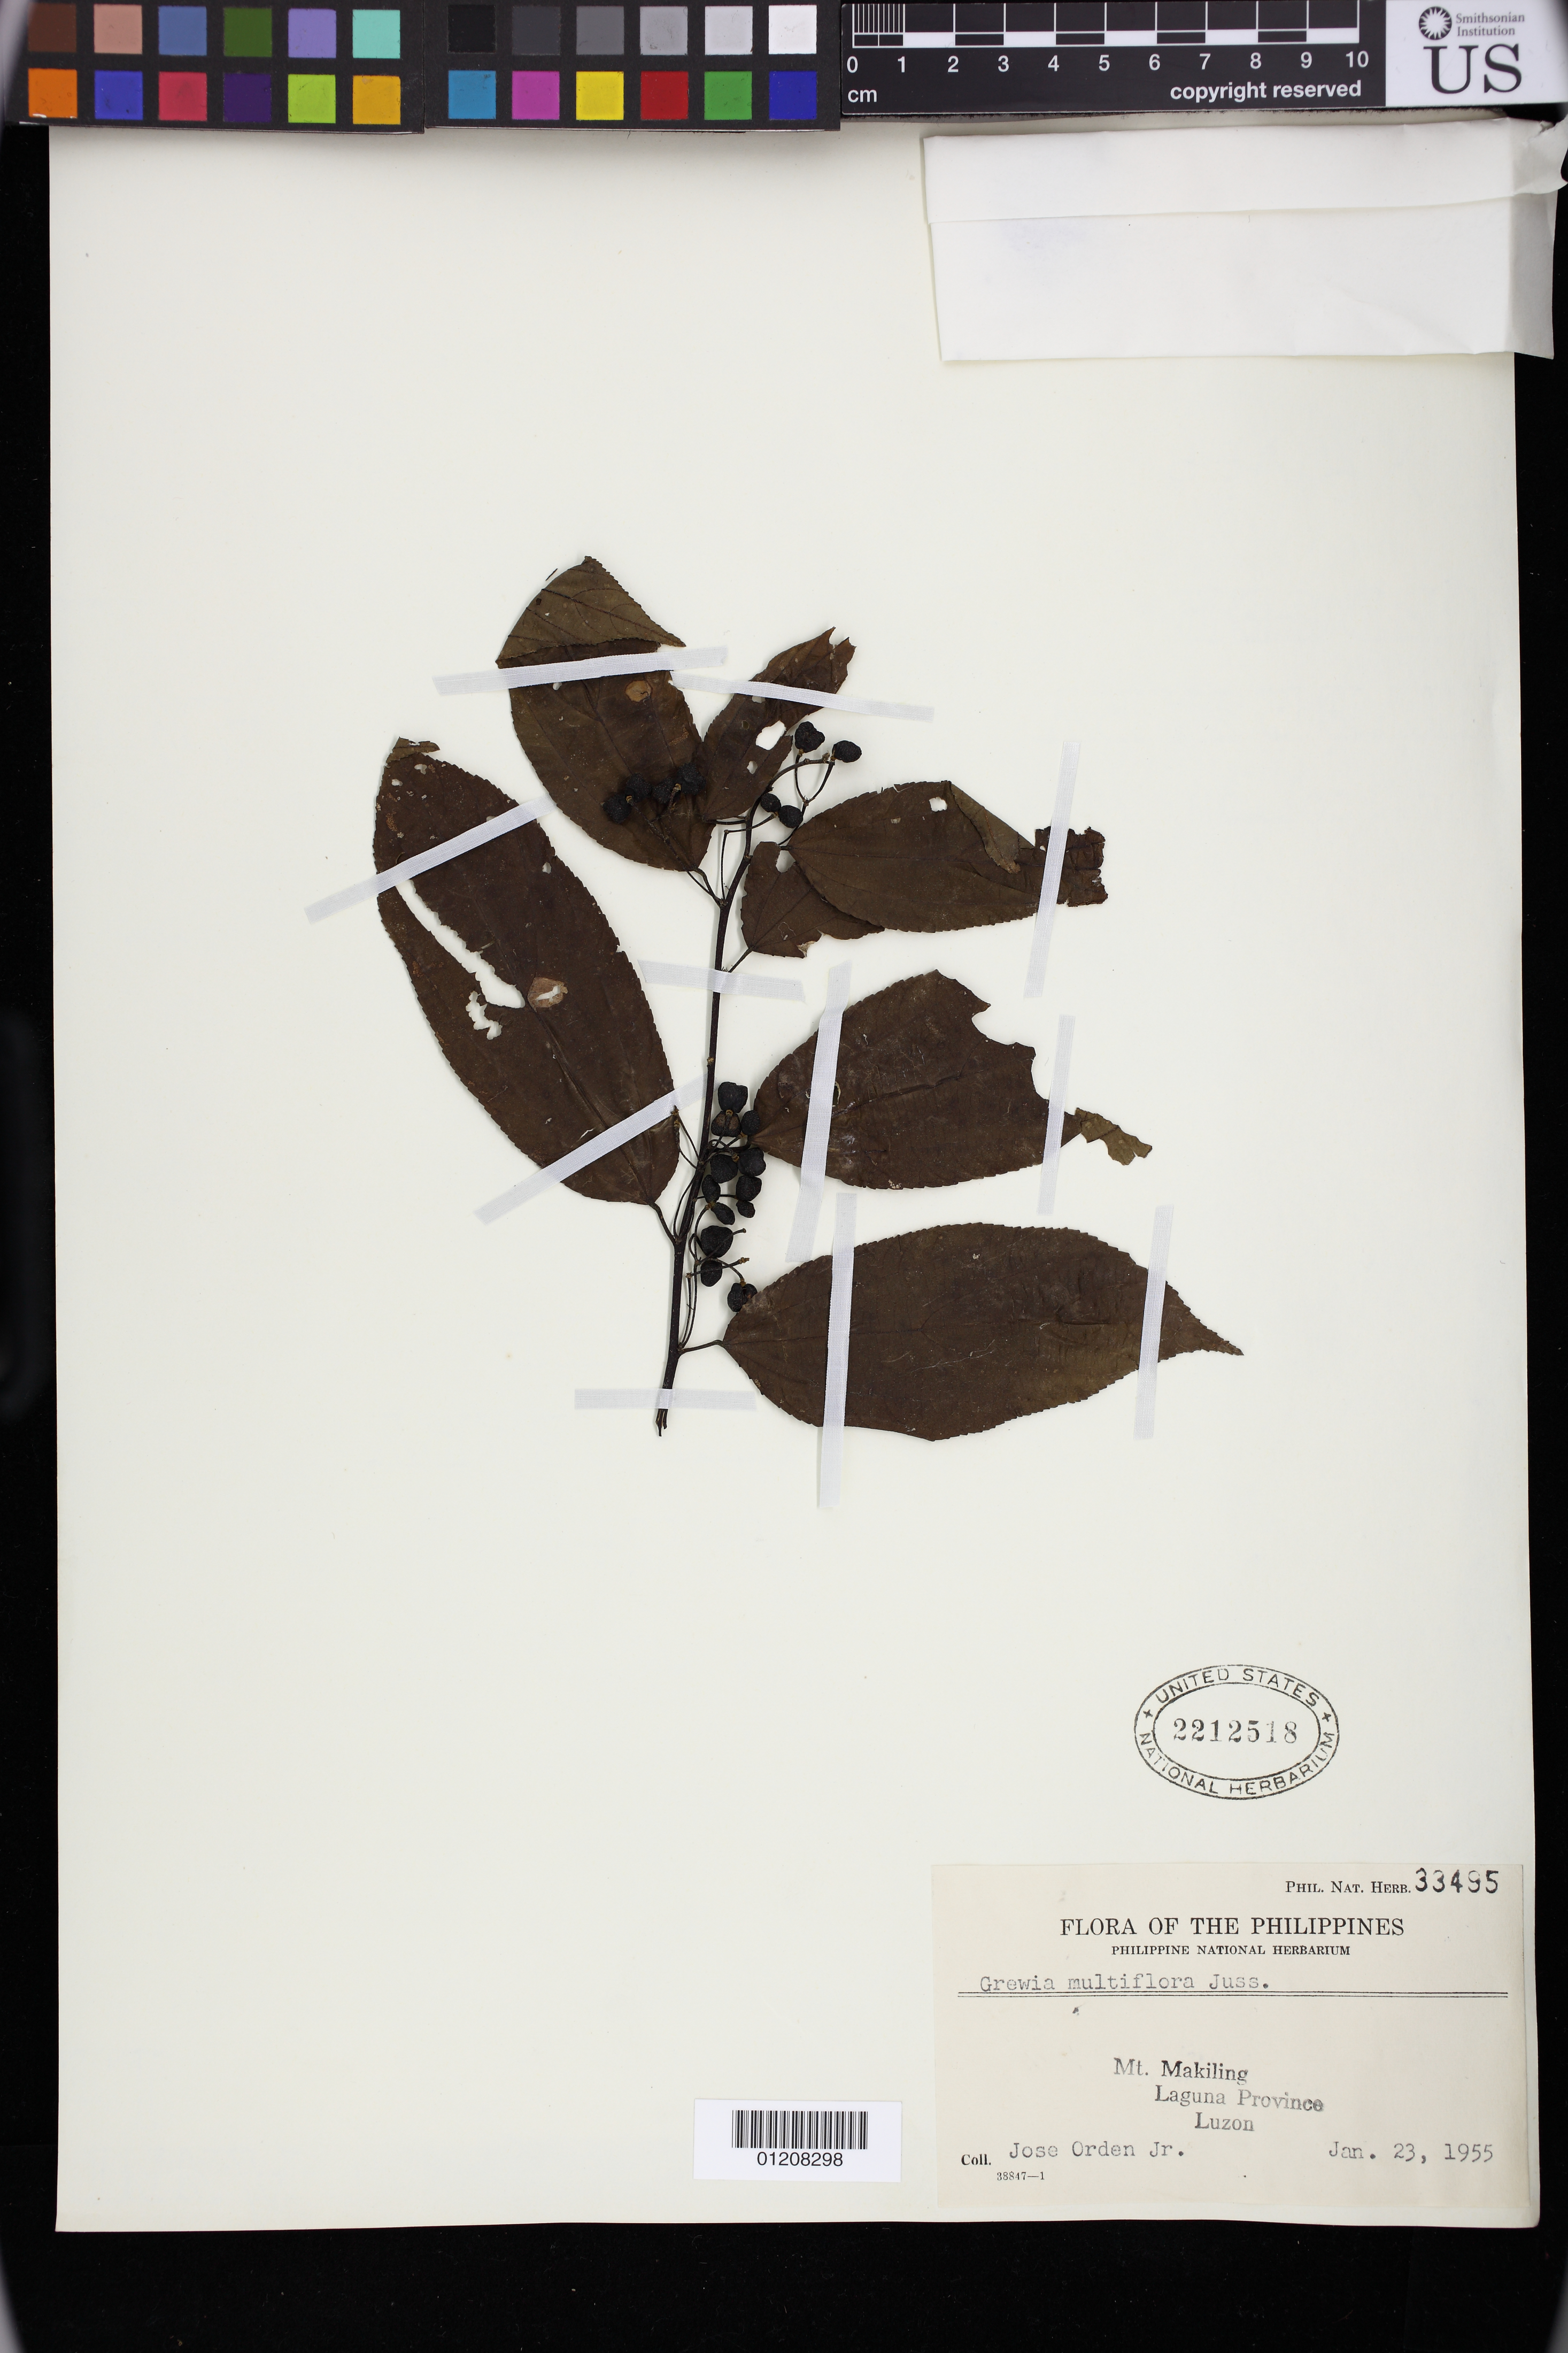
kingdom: Plantae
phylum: Tracheophyta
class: Magnoliopsida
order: Malvales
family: Malvaceae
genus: Grewia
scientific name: Grewia multiflora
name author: Juss.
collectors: J. Orden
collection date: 1955-01-23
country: Philippines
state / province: Calabarzon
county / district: Laguna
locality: Mt. Makiling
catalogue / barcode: US 2212518